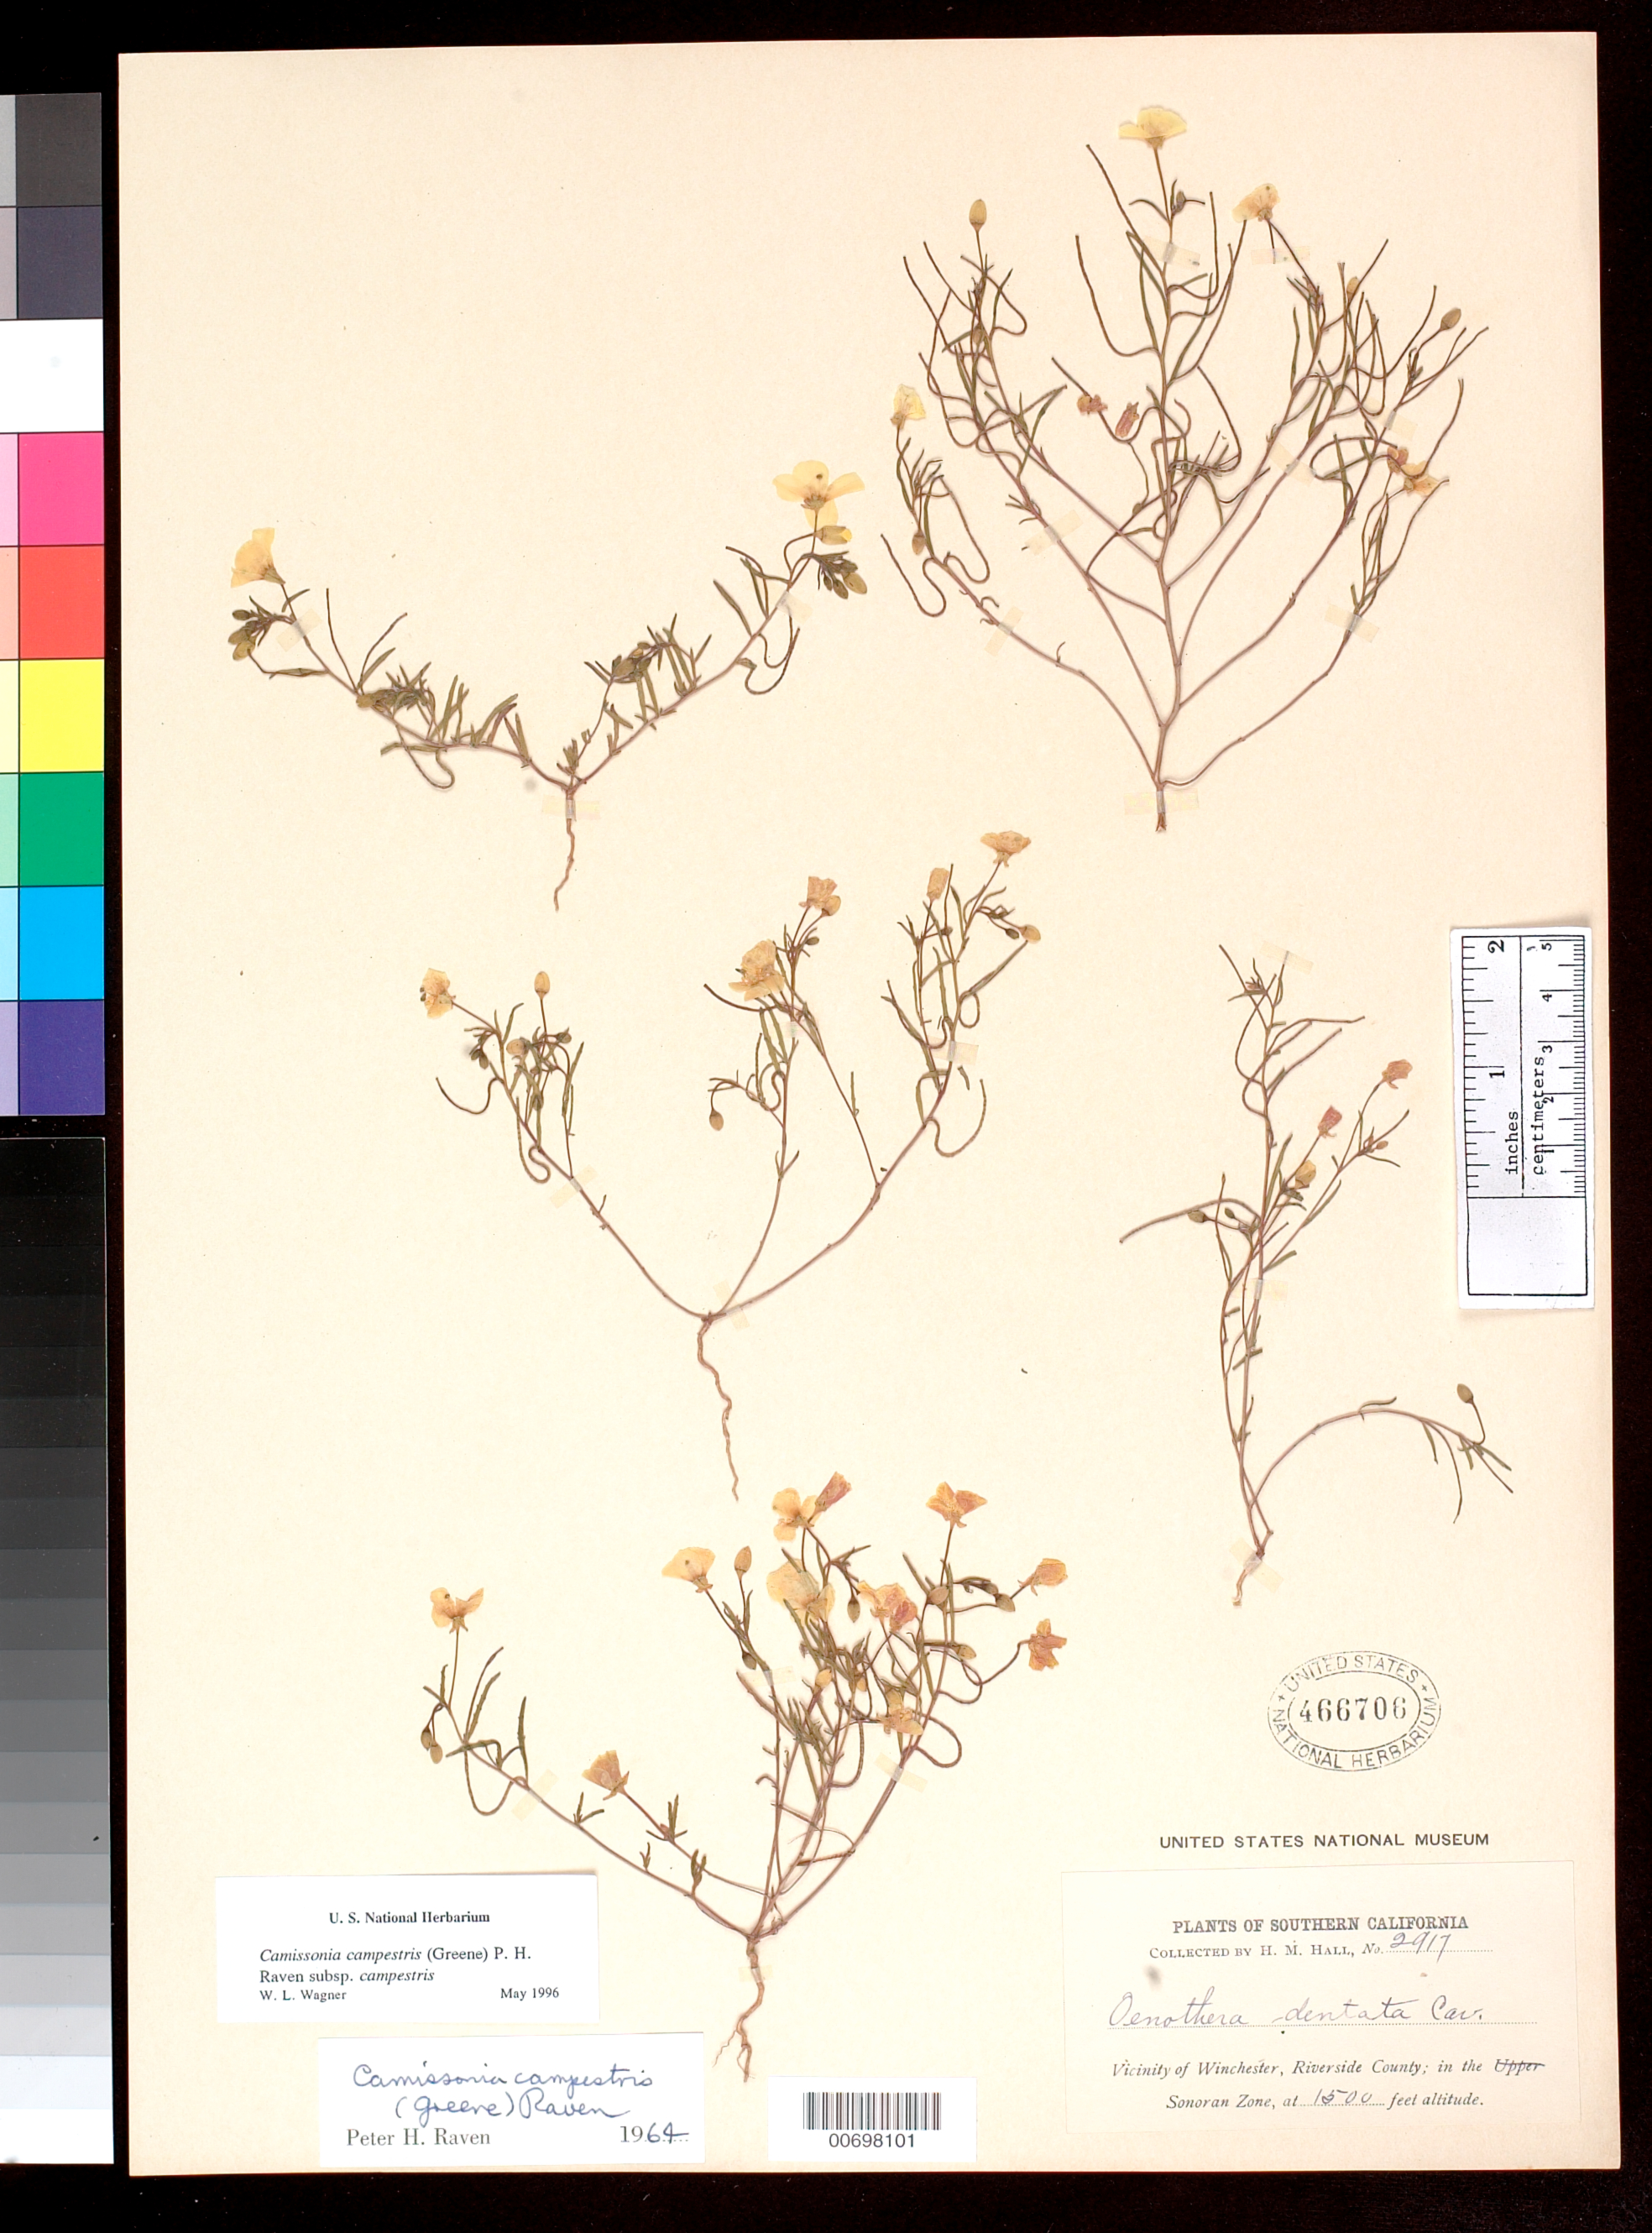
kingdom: Plantae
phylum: Tracheophyta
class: Magnoliopsida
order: Myrtales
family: Onagraceae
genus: Camissonia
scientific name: Camissonia campestris subsp. campestris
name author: (Greene) P.H. Raven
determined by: Wagner, W. L., (BOT), Smithsonian Institution - National Museum of Natural History (UNITED STATES)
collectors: H. M. Hall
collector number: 2917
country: United States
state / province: California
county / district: Riverside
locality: Vicinity of Winchester.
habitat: Sonoran Zone.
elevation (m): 1829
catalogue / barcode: US 466706